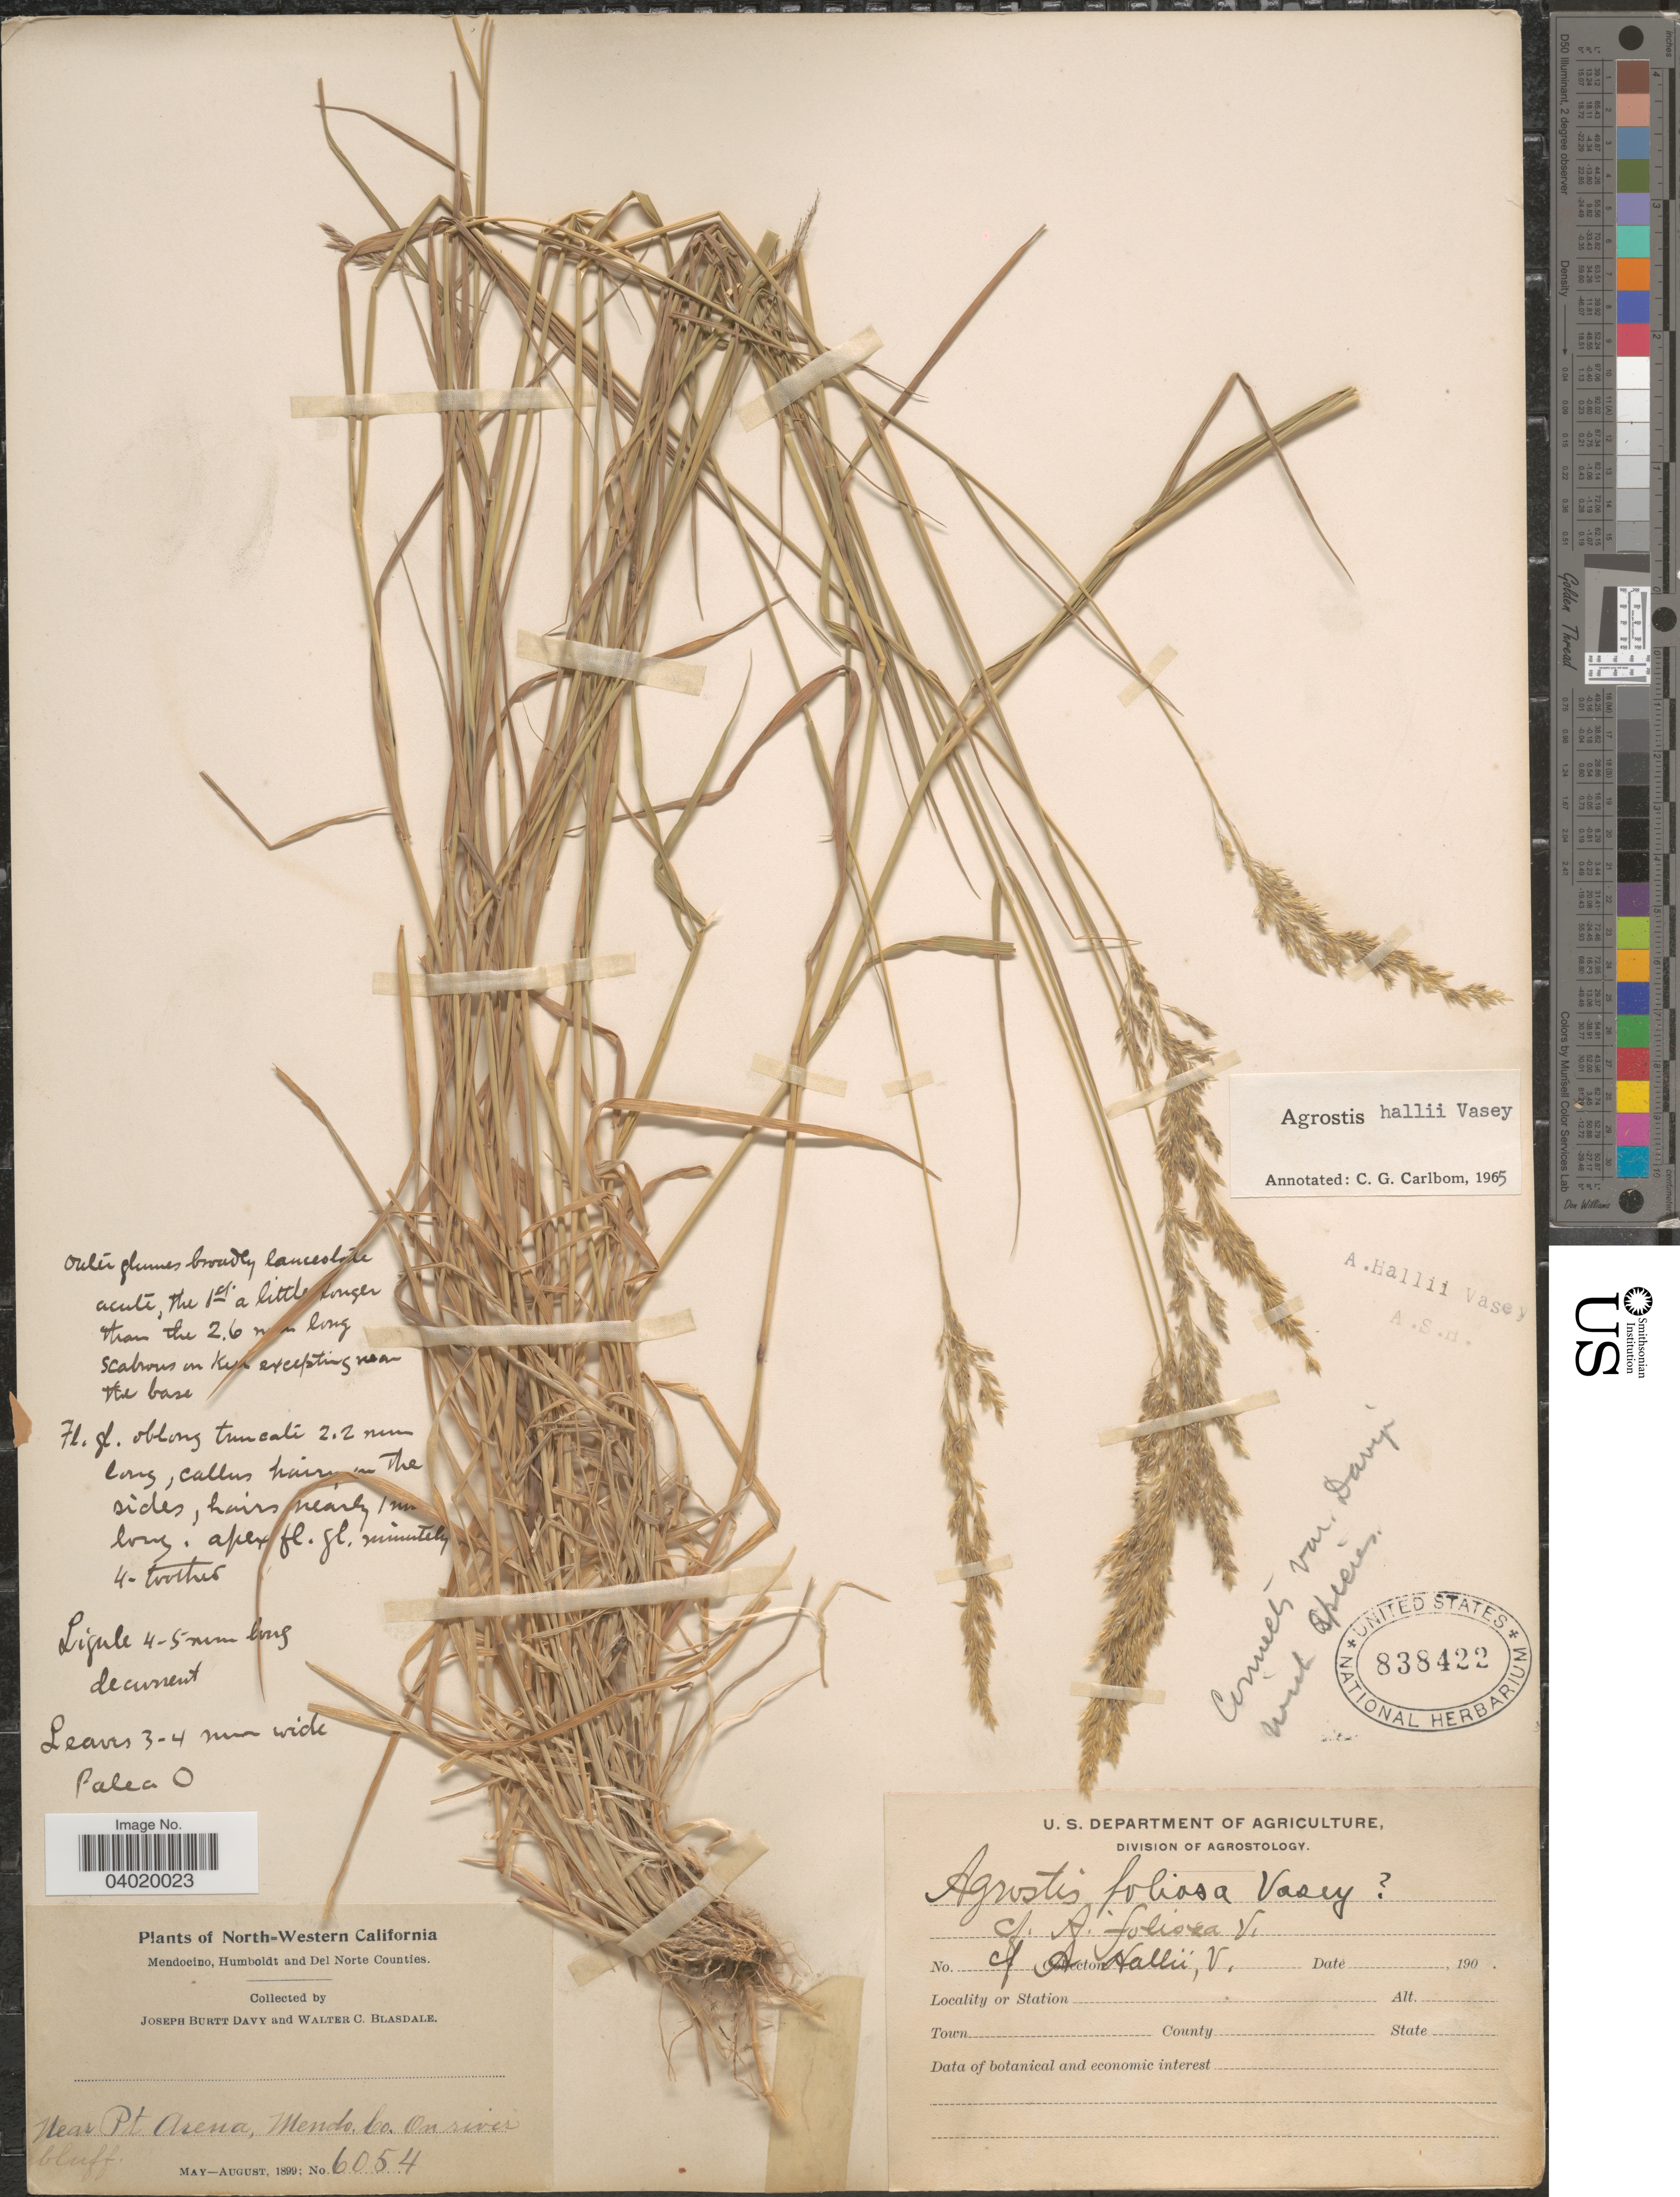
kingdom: Plantae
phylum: Tracheophyta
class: Liliopsida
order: Poales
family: Poaceae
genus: Agrostis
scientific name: Agrostis hallii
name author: Vasey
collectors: J. Burtt Davy & W. Blasdale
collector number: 6054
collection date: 1899-05/1899-08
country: United States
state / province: California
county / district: Mendocino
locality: North-Western California. Near Pt. Arena, Mendo. Co. On river bluff.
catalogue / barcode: US 838422